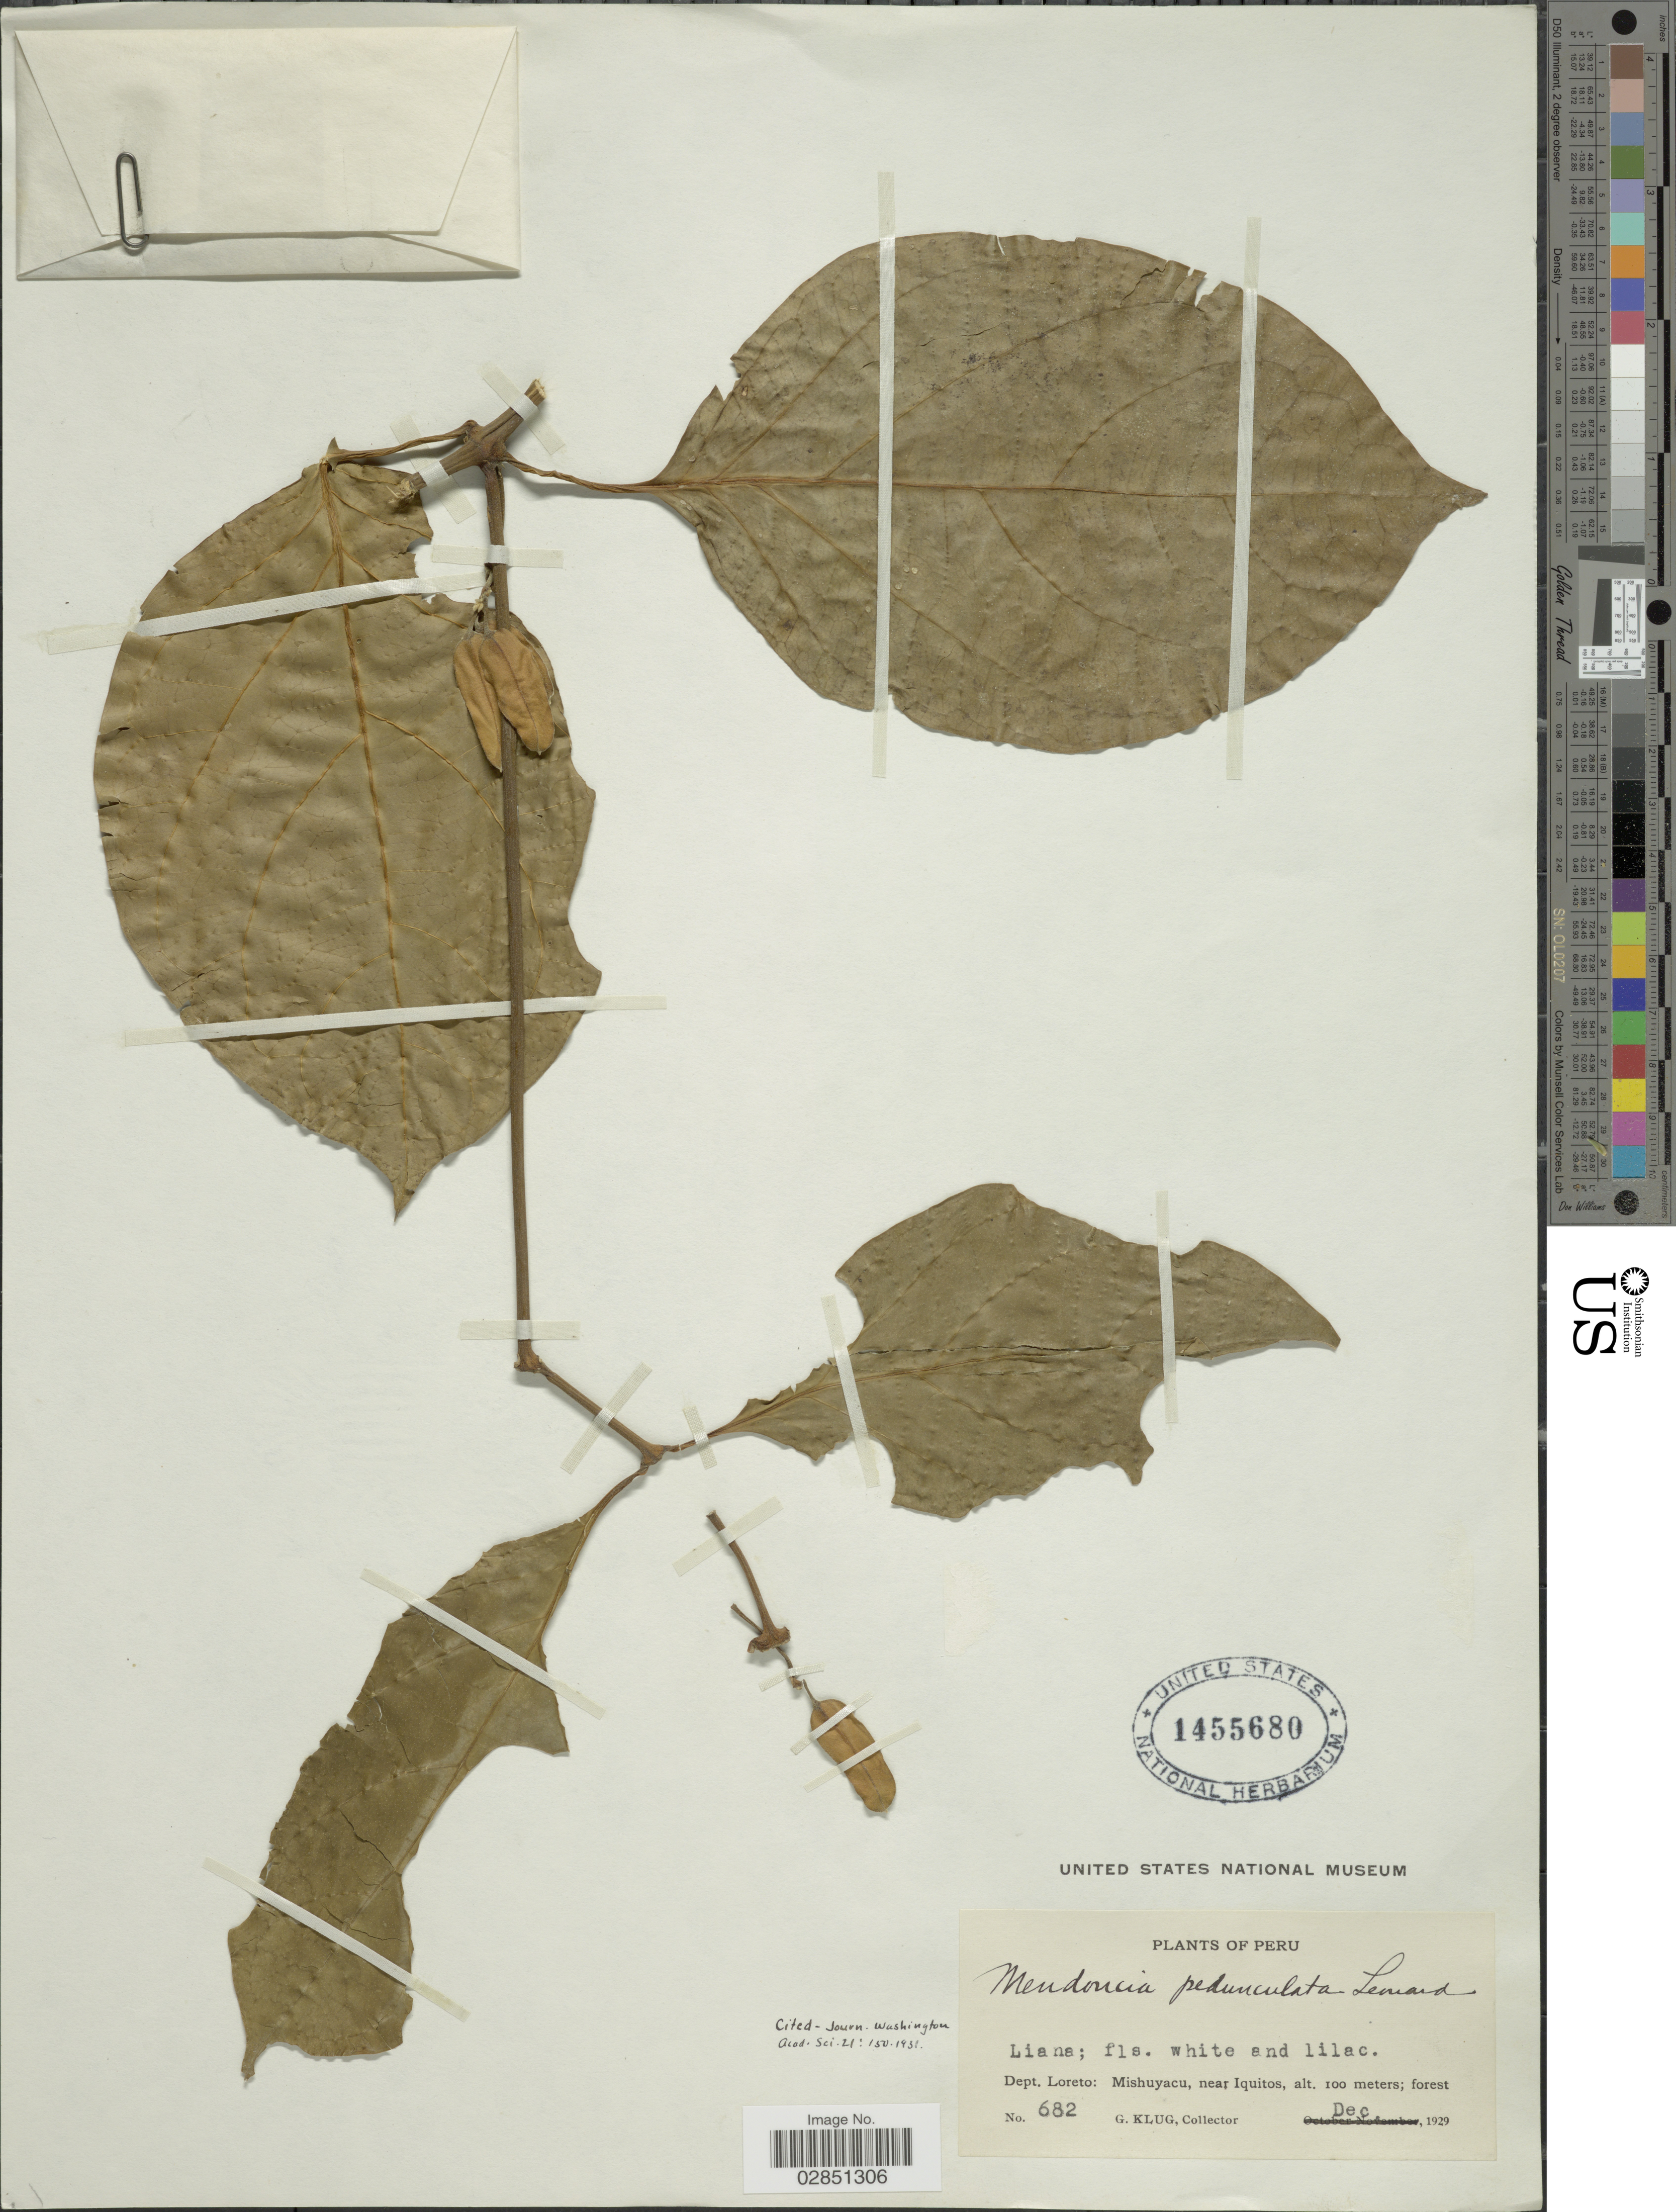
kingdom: Plantae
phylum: Tracheophyta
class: Magnoliopsida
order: Lamiales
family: Acanthaceae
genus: Mendoncia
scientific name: Mendoncia pedunculata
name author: Leonard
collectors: G. Klug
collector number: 682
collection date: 1929-12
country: Peru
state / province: Loreto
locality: Dept. Loreto: Mishuyacu, near Iquitos.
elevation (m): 100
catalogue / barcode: US 1455680